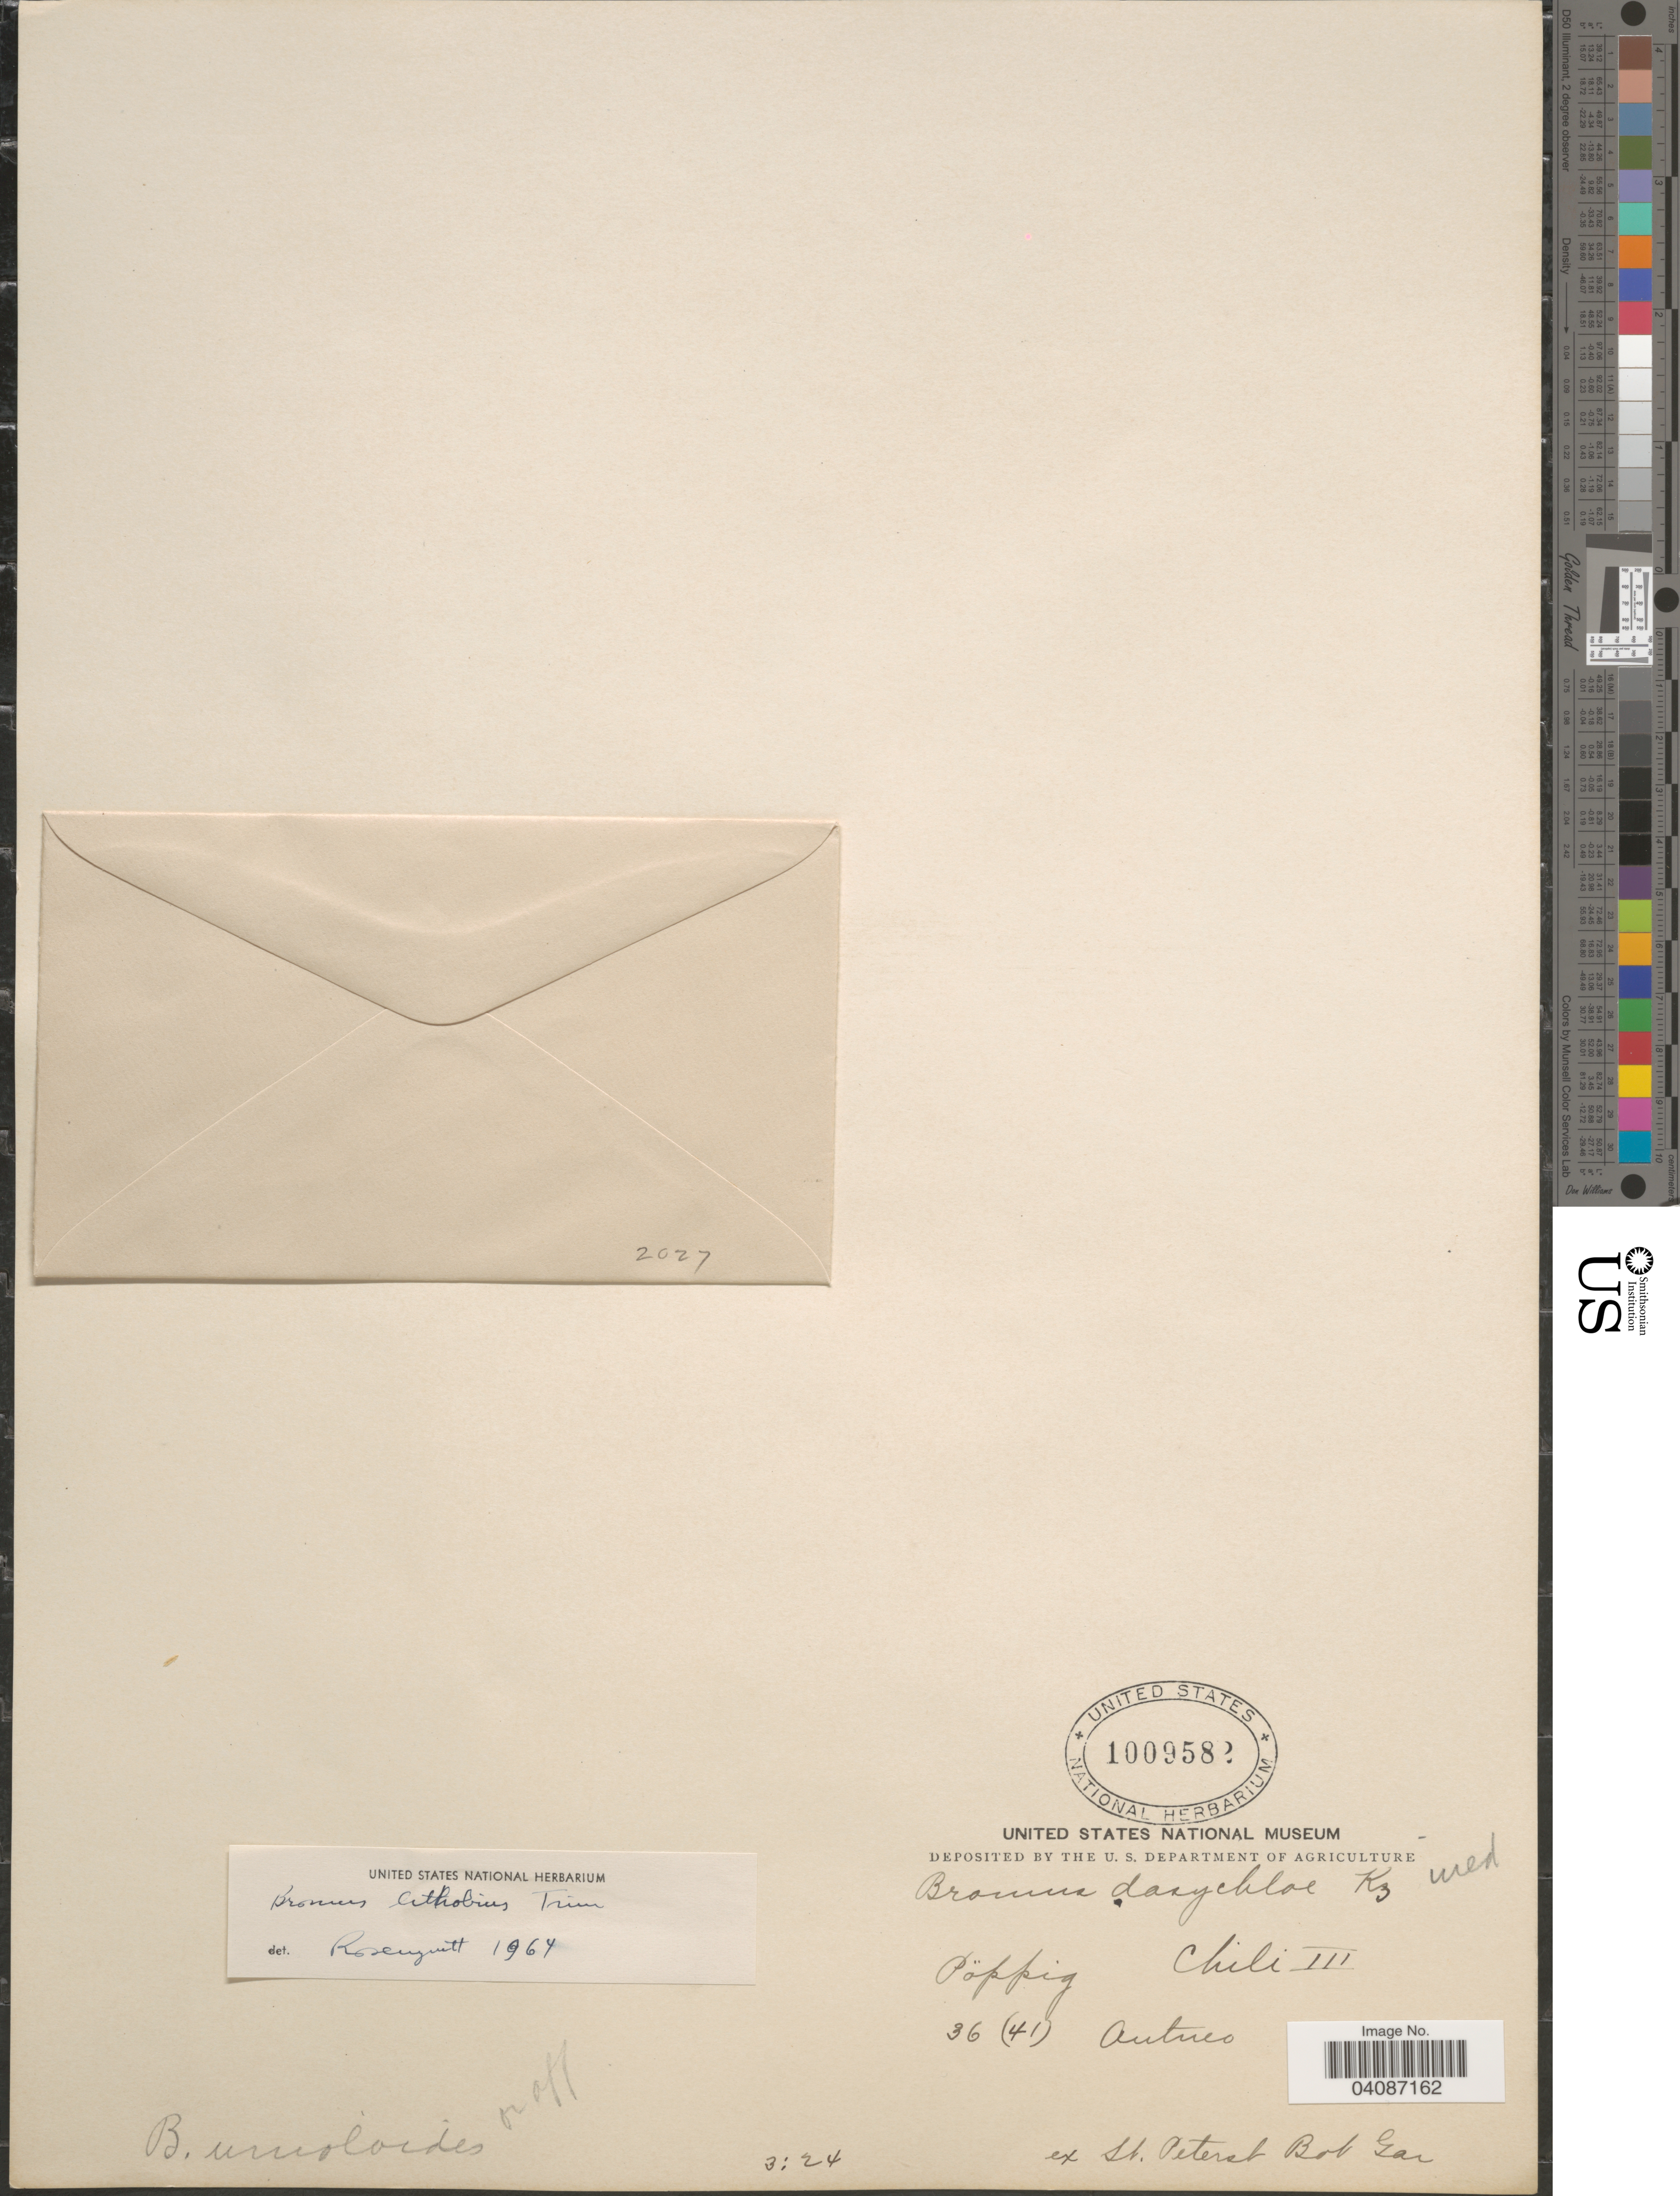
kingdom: Plantae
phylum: Tracheophyta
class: Liliopsida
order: Poales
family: Poaceae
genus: Bromus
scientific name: Bromus lithobius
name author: Trin.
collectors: -. Poppig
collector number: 36(41)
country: Chile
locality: Antuco.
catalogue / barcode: US 1009582